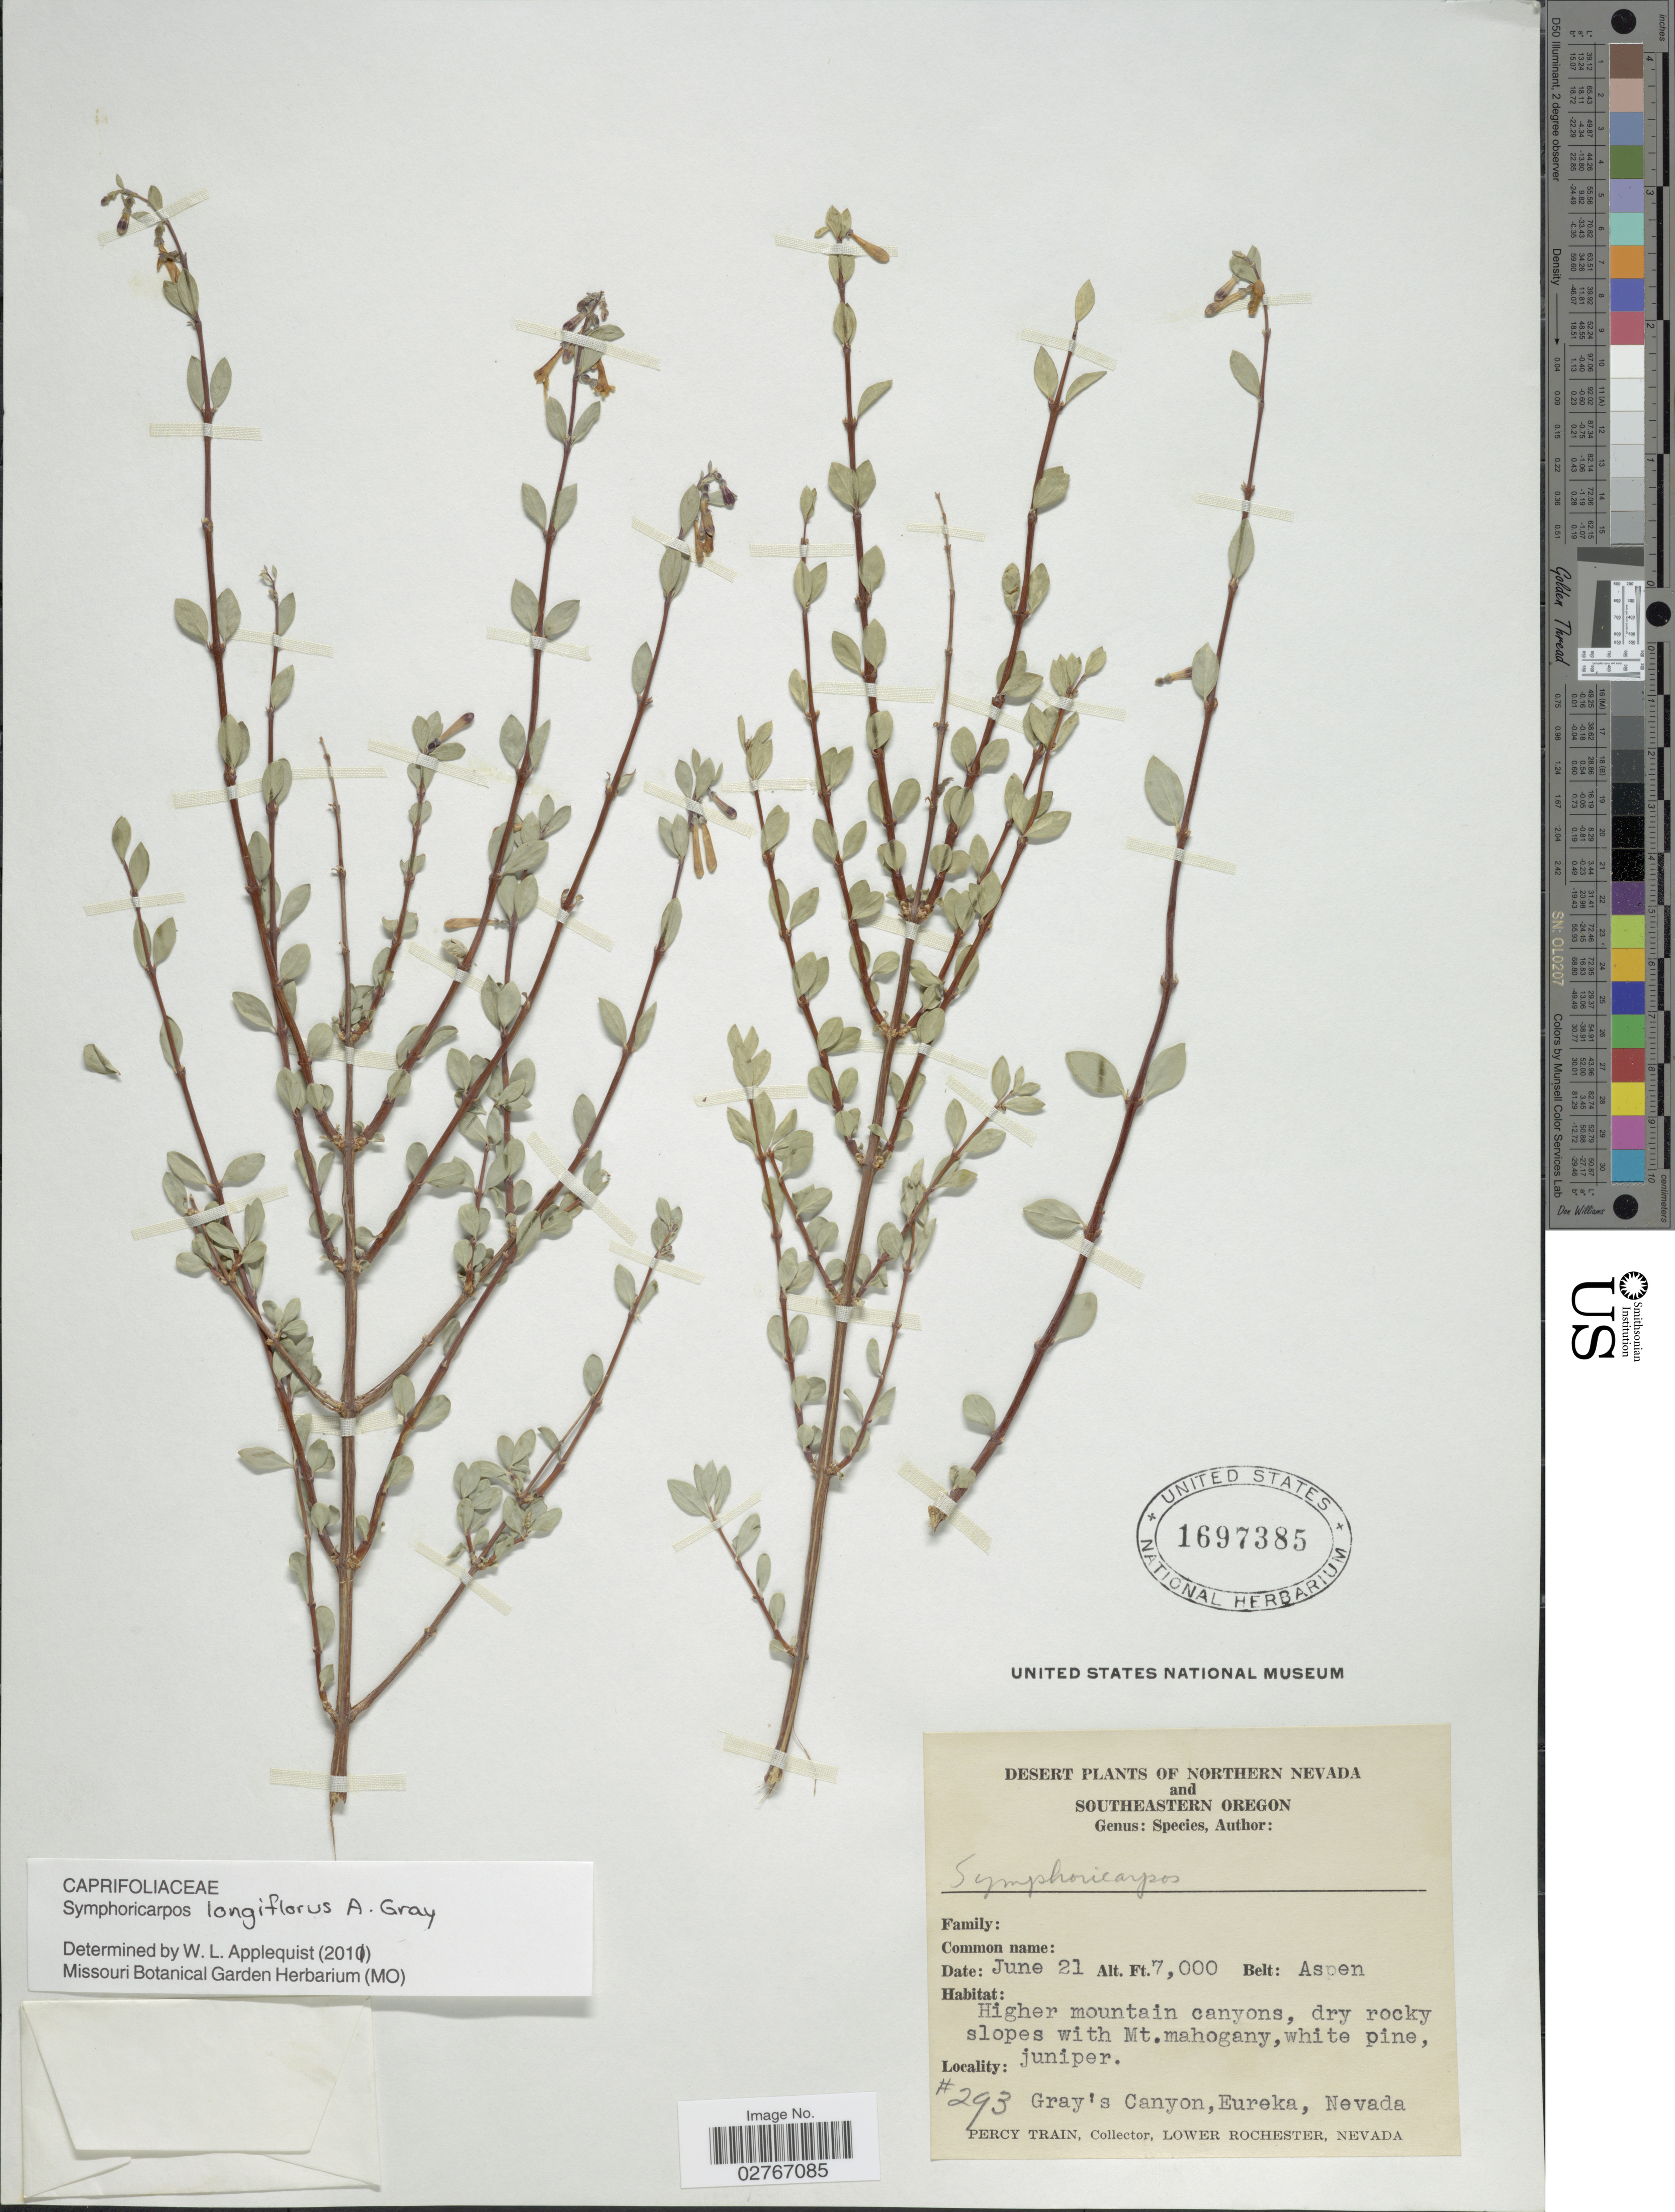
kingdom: Plantae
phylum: Tracheophyta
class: Magnoliopsida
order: Dipsacales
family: Caprifoliaceae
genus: Symphoricarpos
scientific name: Symphoricarpos longiflorus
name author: A. Gray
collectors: P. Train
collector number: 293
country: United States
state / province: Nevada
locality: Gray's Canyon, Eureka, Northern Nevada.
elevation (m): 2134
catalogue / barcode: US 1697385